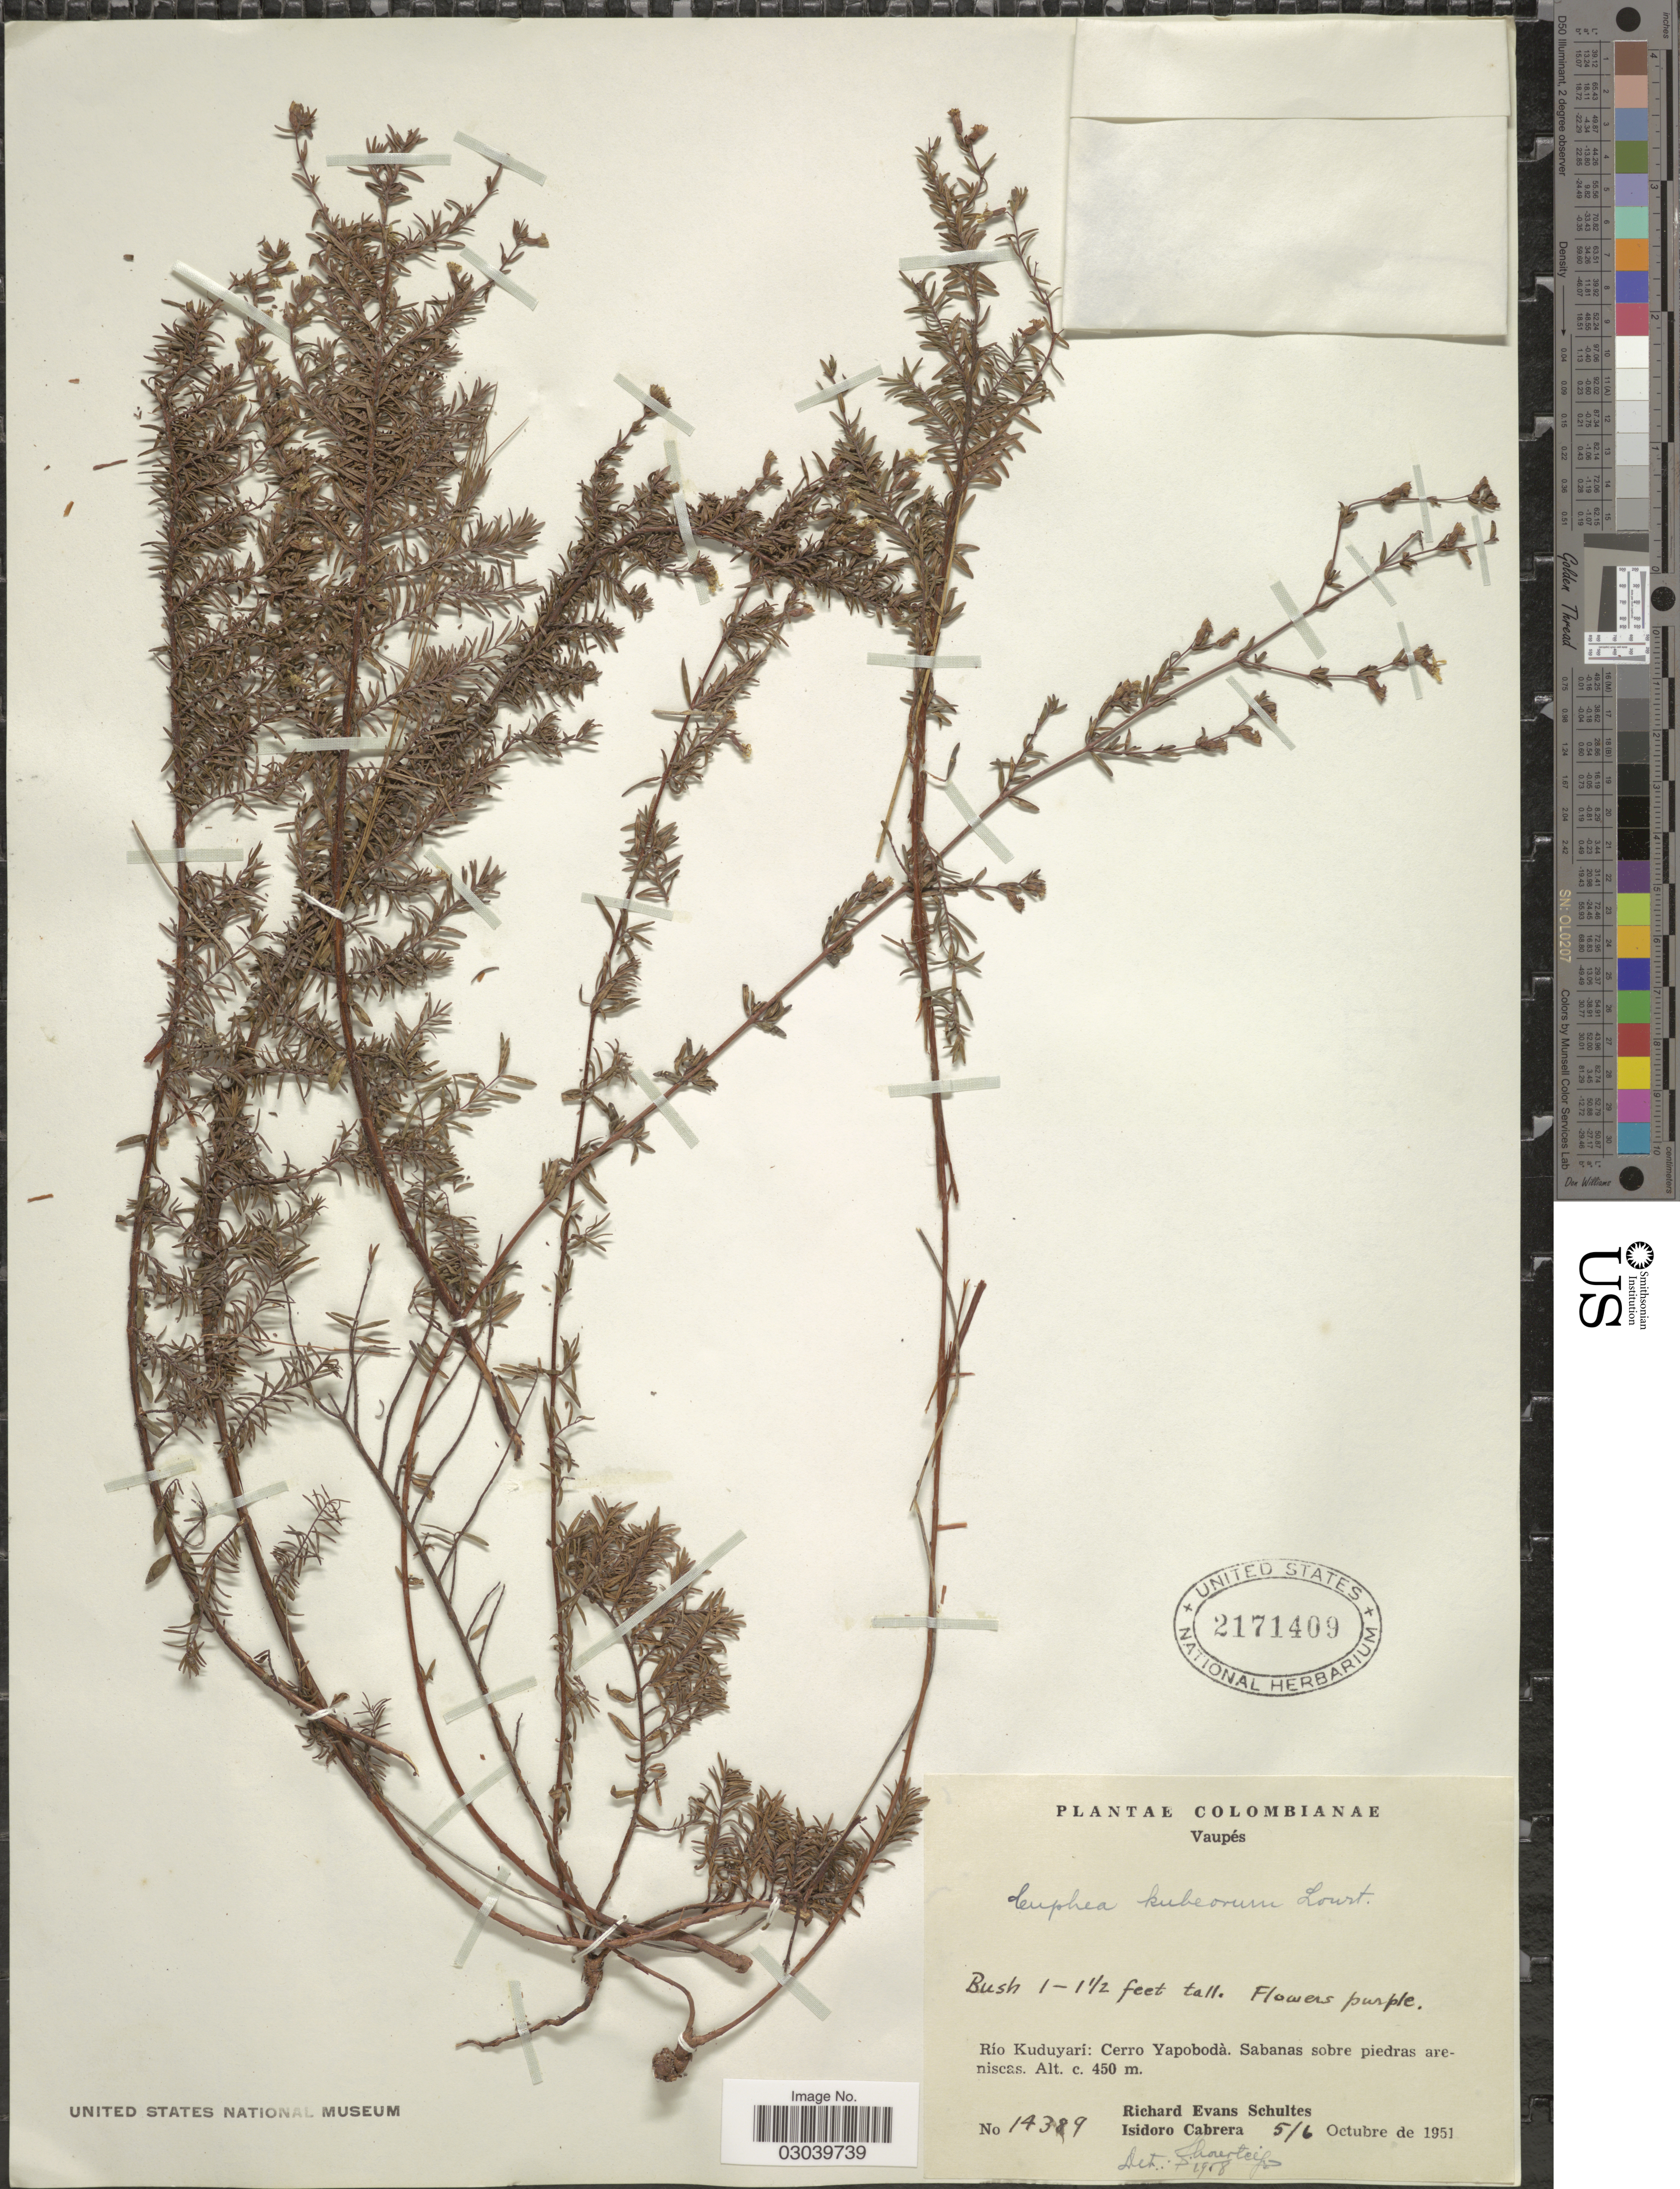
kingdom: Plantae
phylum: Tracheophyta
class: Magnoliopsida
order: Myrtales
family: Lythraceae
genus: Cuphea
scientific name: Cuphea kubeorum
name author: Lourteig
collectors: R. E. Schultes & I. Cabrera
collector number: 14389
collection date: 1951-10-05/1951-10-06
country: Colombia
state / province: Vaupés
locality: Río Kuduyarí: Cerro Yapobodà. Sabanas sobre piedras areniscas.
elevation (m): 450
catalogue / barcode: US 2171409